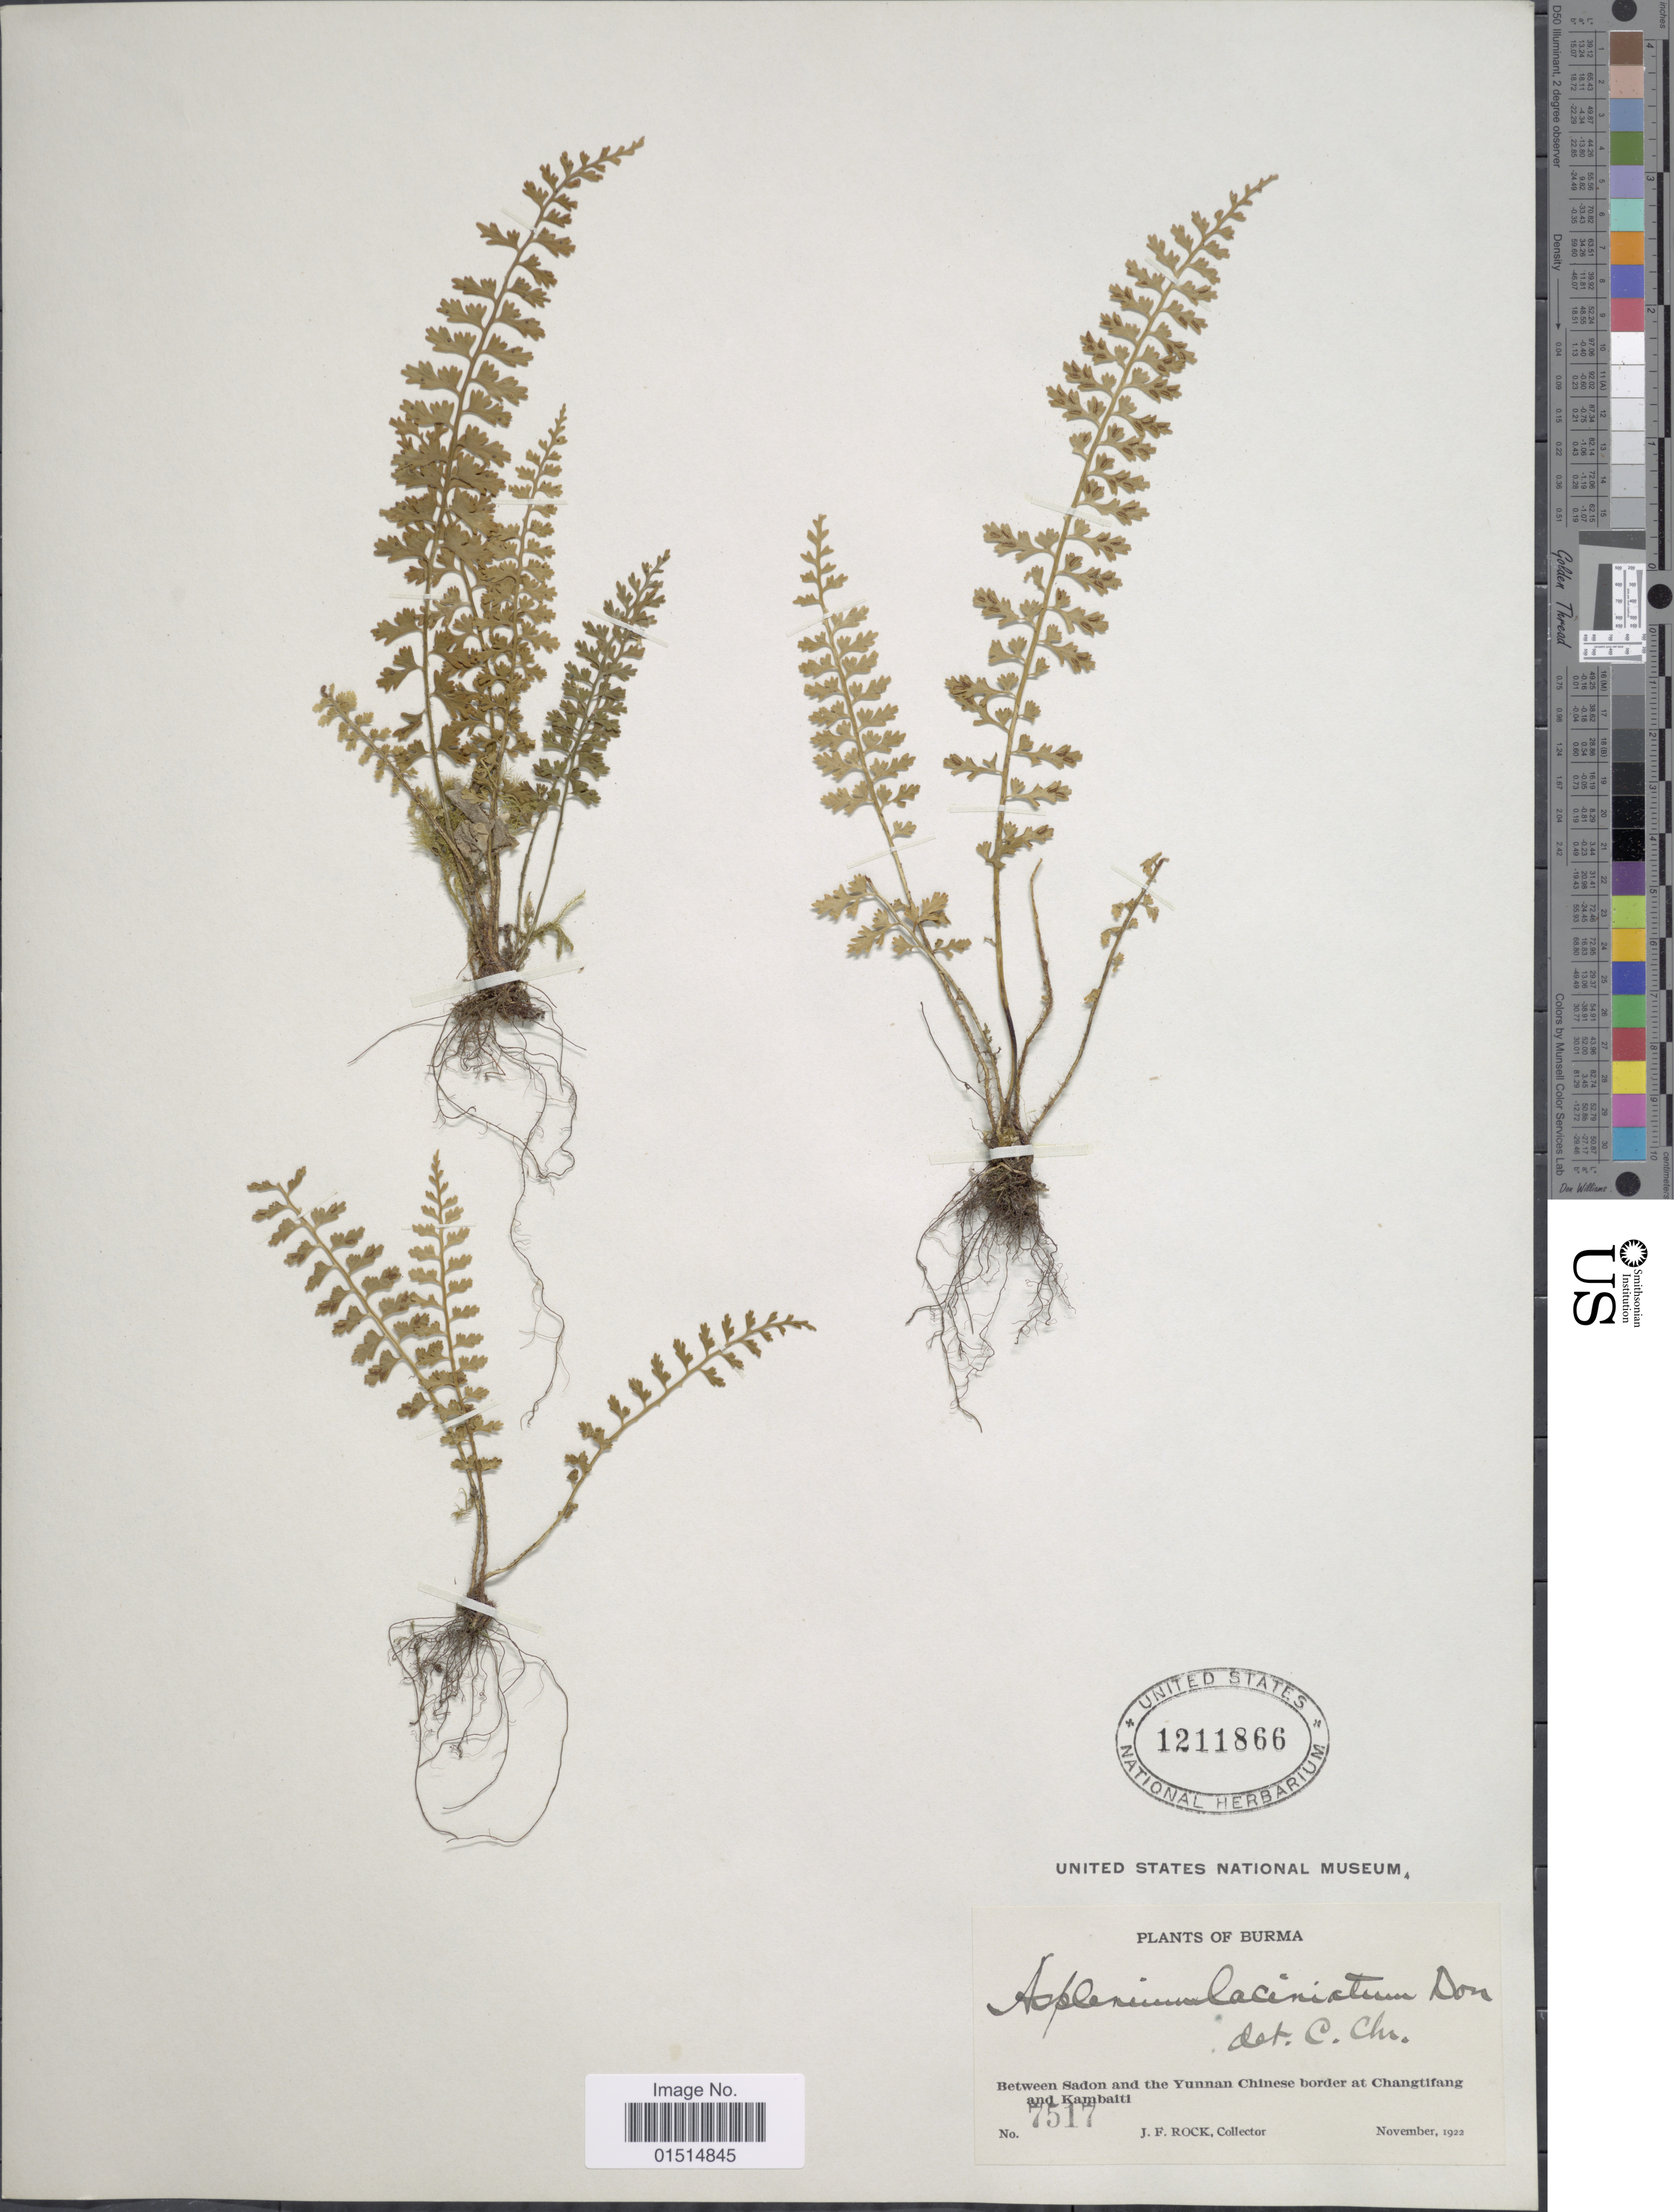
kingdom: Plantae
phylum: Tracheophyta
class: Polypodiopsida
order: Polypodiales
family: Aspleniaceae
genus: Asplenium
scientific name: Asplenium guenzianum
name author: Mett.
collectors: J. Rock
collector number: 7517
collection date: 1922-11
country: Myanmar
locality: Burma, Between Sadon and the Yunnan Chinese border at Changtifang and Kambaiti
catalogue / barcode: US 1211866